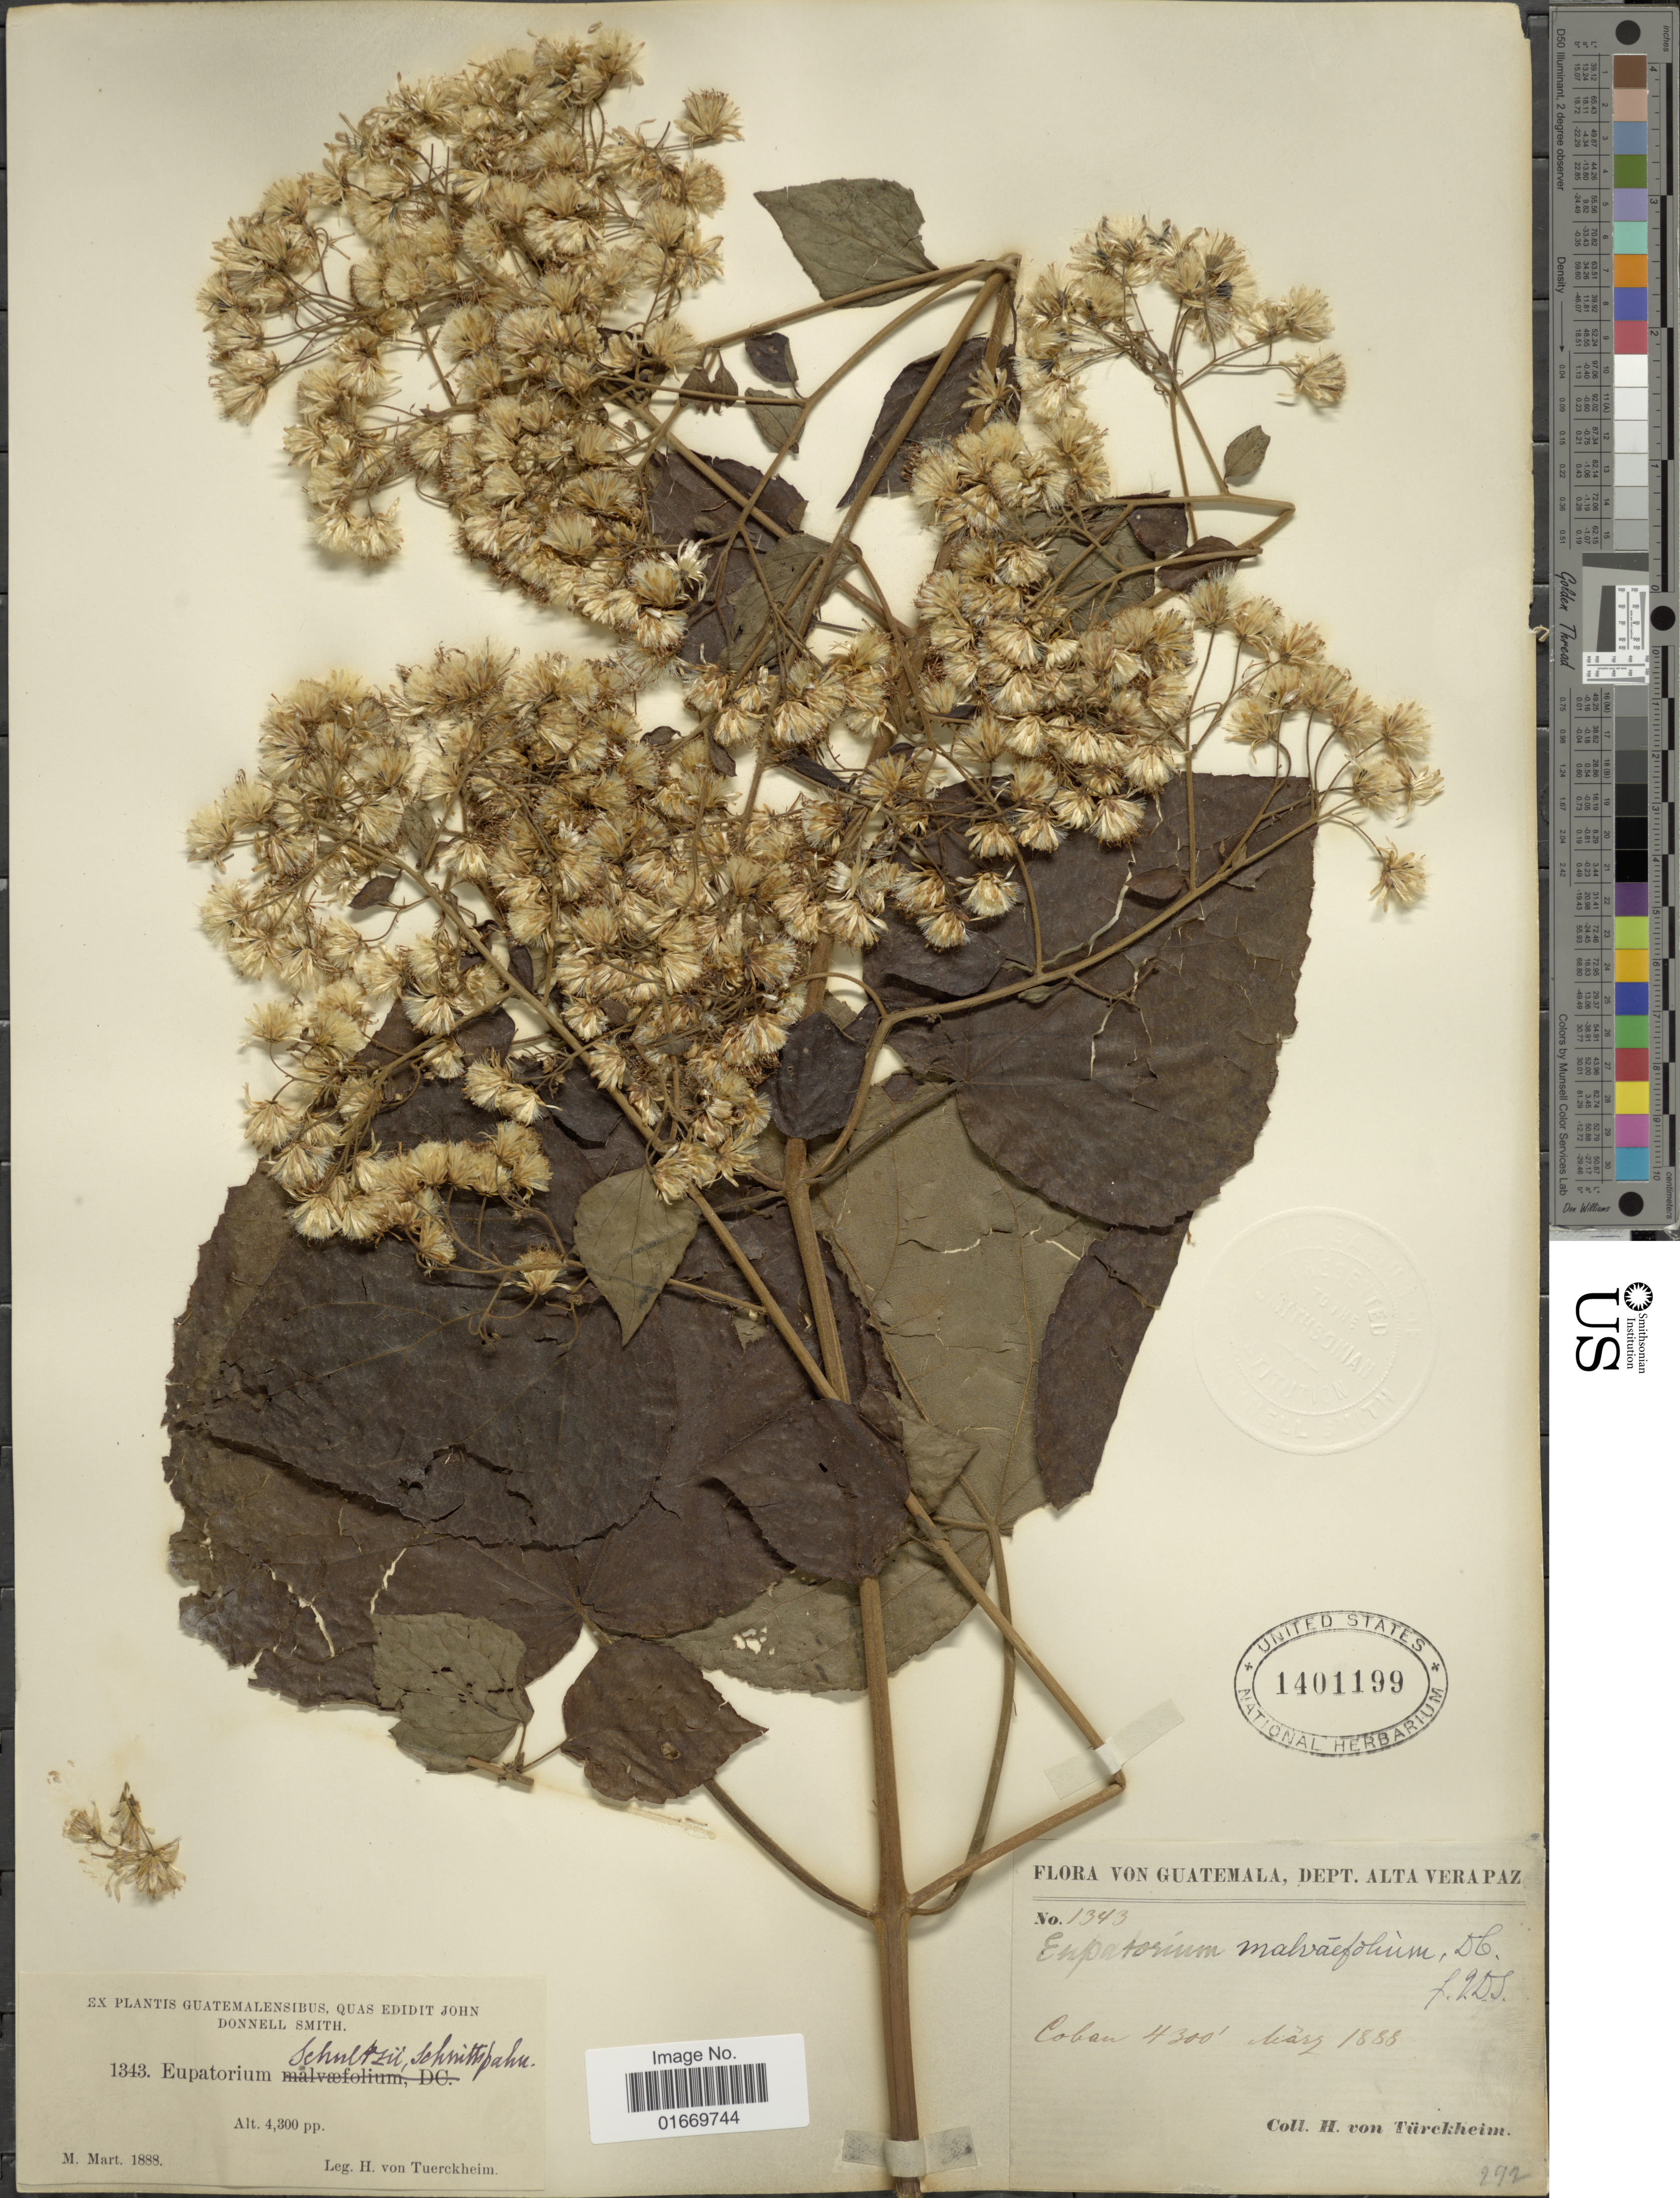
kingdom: Plantae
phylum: Tracheophyta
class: Magnoliopsida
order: Asterales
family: Asteraceae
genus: Peteravenia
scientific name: Peteravenia schultzii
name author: (Schnittsp.) R.M. King & H. Rob.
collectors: H. von Türckheim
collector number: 1343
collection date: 1888-03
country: Guatemala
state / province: Alta Verapaz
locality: Cobán, Dept. Alta Verapaz.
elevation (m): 1311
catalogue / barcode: US 1401199